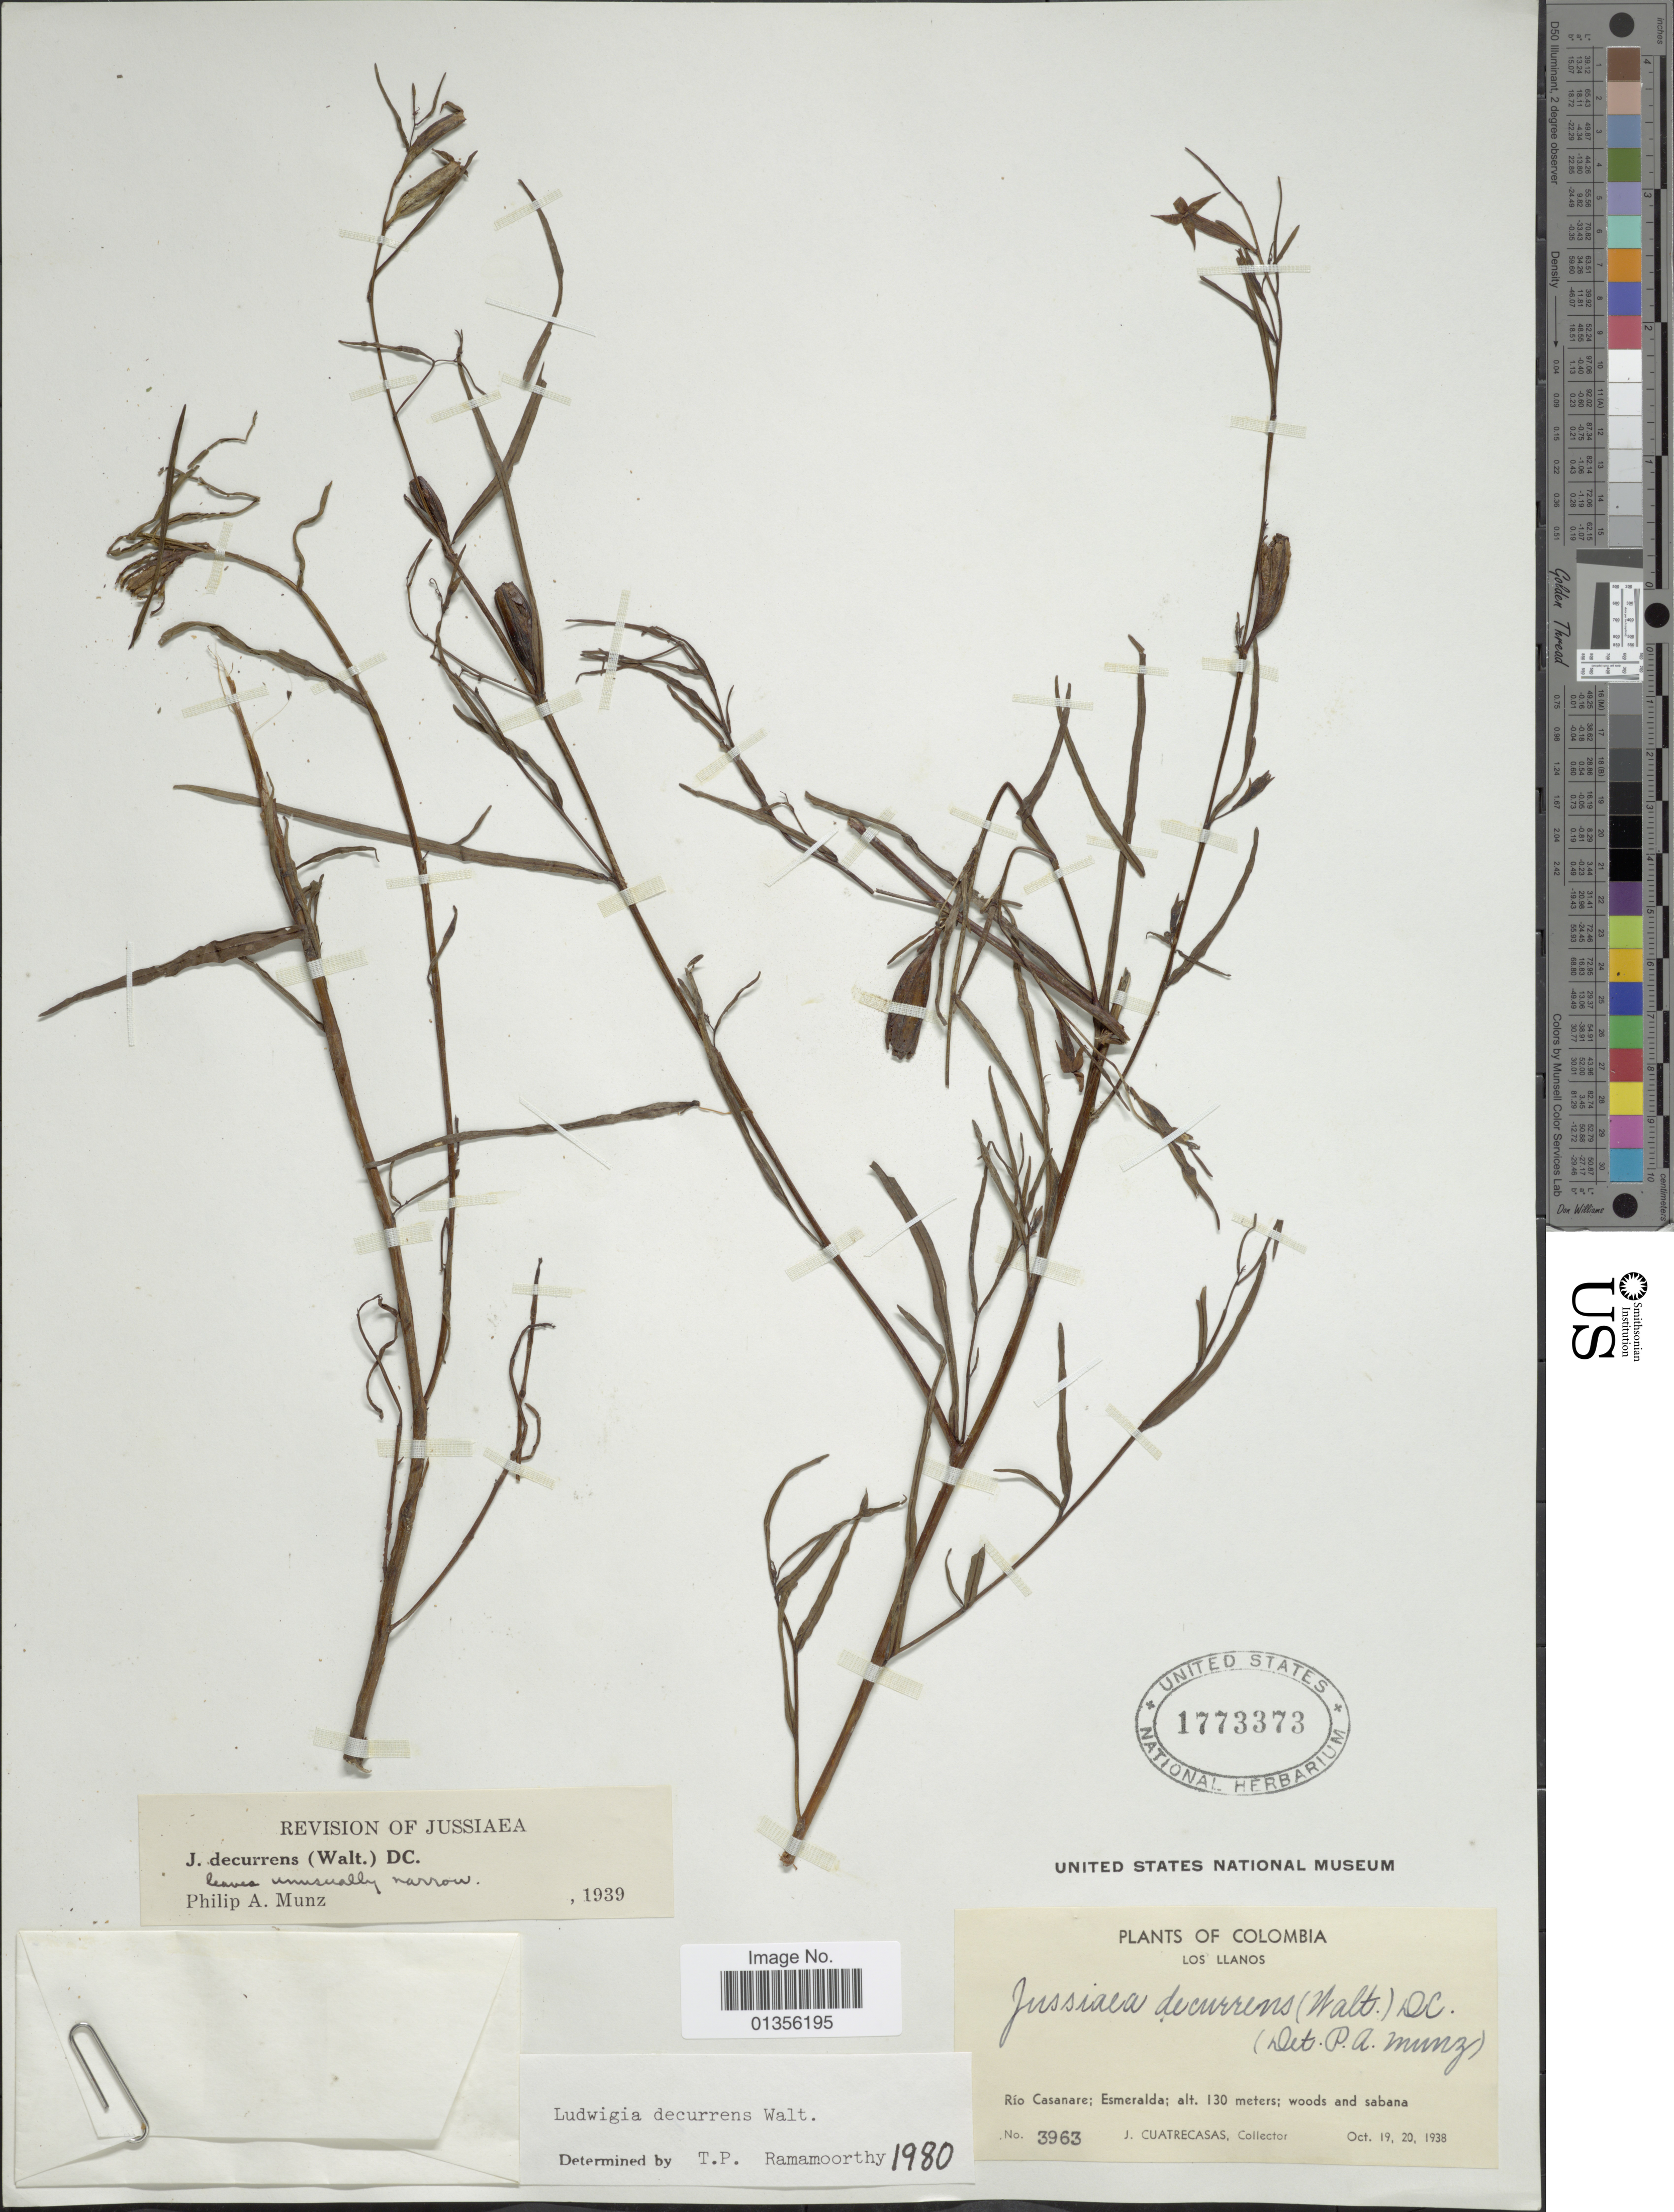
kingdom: Plantae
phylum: Tracheophyta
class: Magnoliopsida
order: Myrtales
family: Onagraceae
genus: Ludwigia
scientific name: Ludwigia decurrens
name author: Walter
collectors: J. Cuatrecasas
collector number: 3963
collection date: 1938-10-19/1938-10-20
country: Colombia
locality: Los Llanos. Río Casanare; Esmeralda.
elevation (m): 130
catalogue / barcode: US 1773373